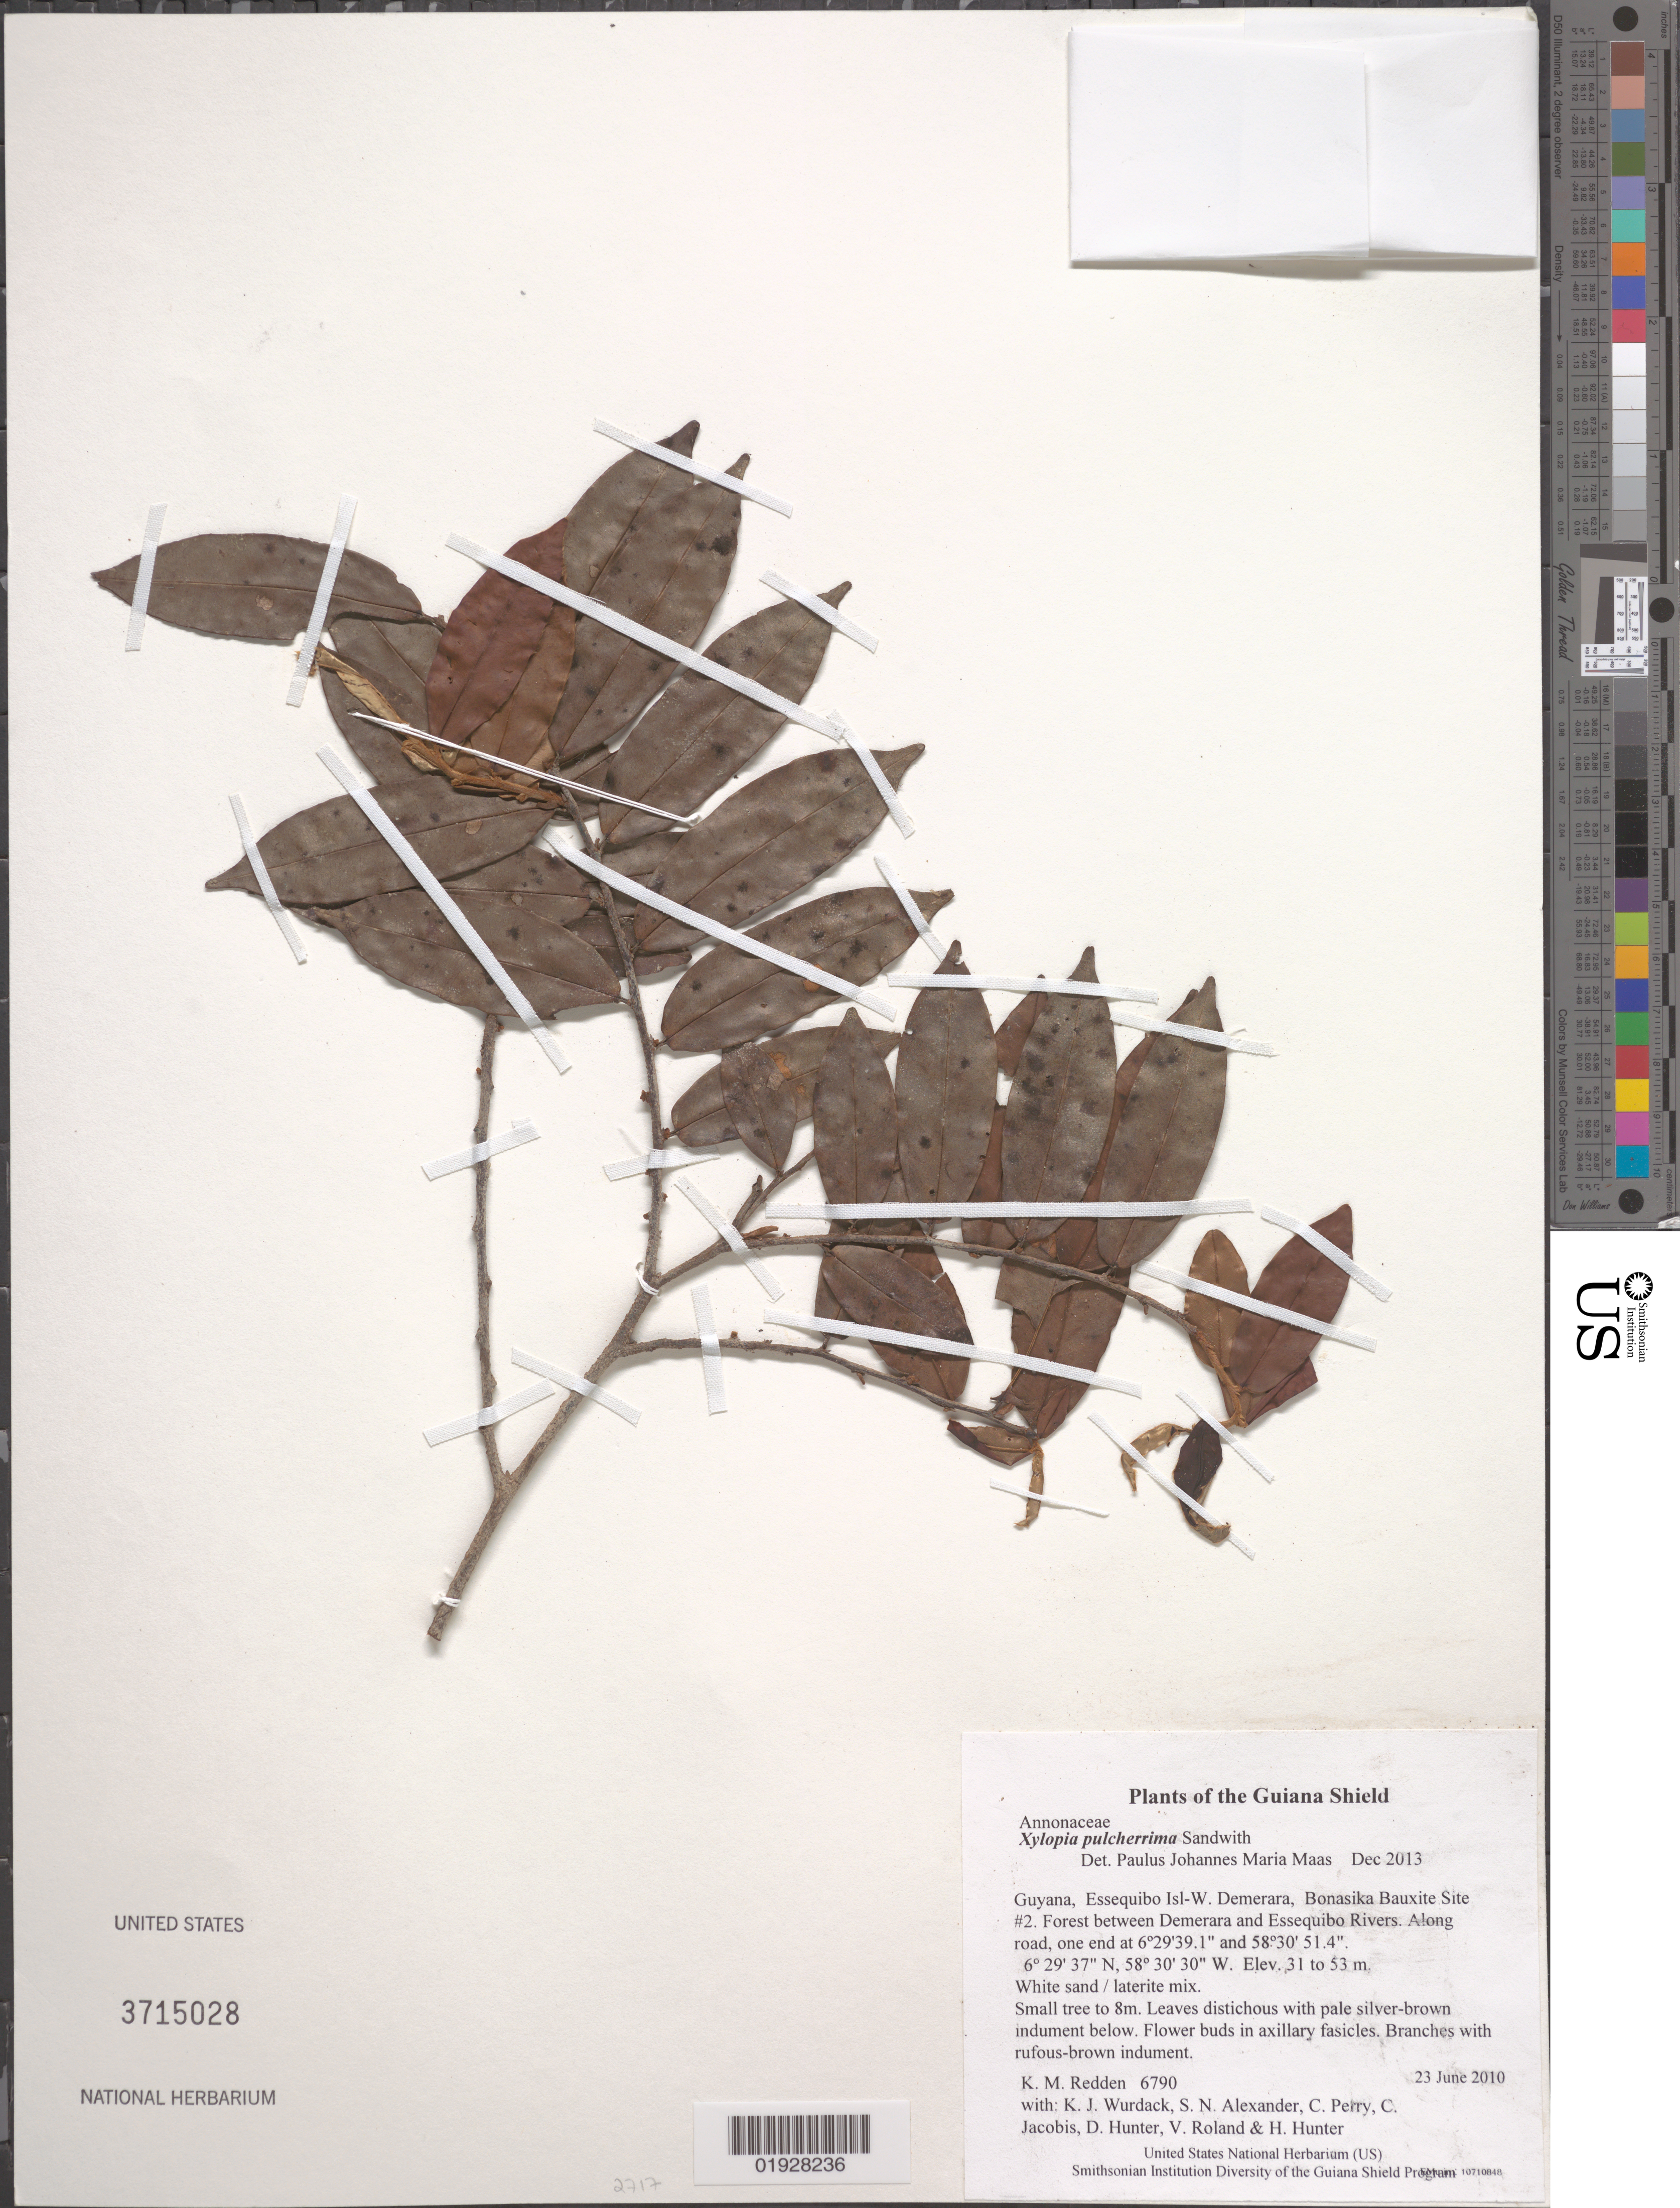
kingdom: Plantae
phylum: Tracheophyta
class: Magnoliopsida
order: Magnoliales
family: Annonaceae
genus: Xylopia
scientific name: Xylopia pulcherrima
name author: Sandwith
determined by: Maas, Paul J. M.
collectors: K. M. Redden, K. Wurdack, S. N. Alexander, C. Perry, C. Jacobis, D. Hunter, V. Roland & H. Hunter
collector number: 6790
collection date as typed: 23 June 2010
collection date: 2010-06-23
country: Guyana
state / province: Essequibo Isl-W. Demerara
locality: Bonasika Bauxite Site #2. Forest between Demerara and Essequibo Rivers. Along road, one end at 6º29'39.1" and 58º30' 51.4"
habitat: White sand / laterite mix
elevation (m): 31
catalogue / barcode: US 3715028